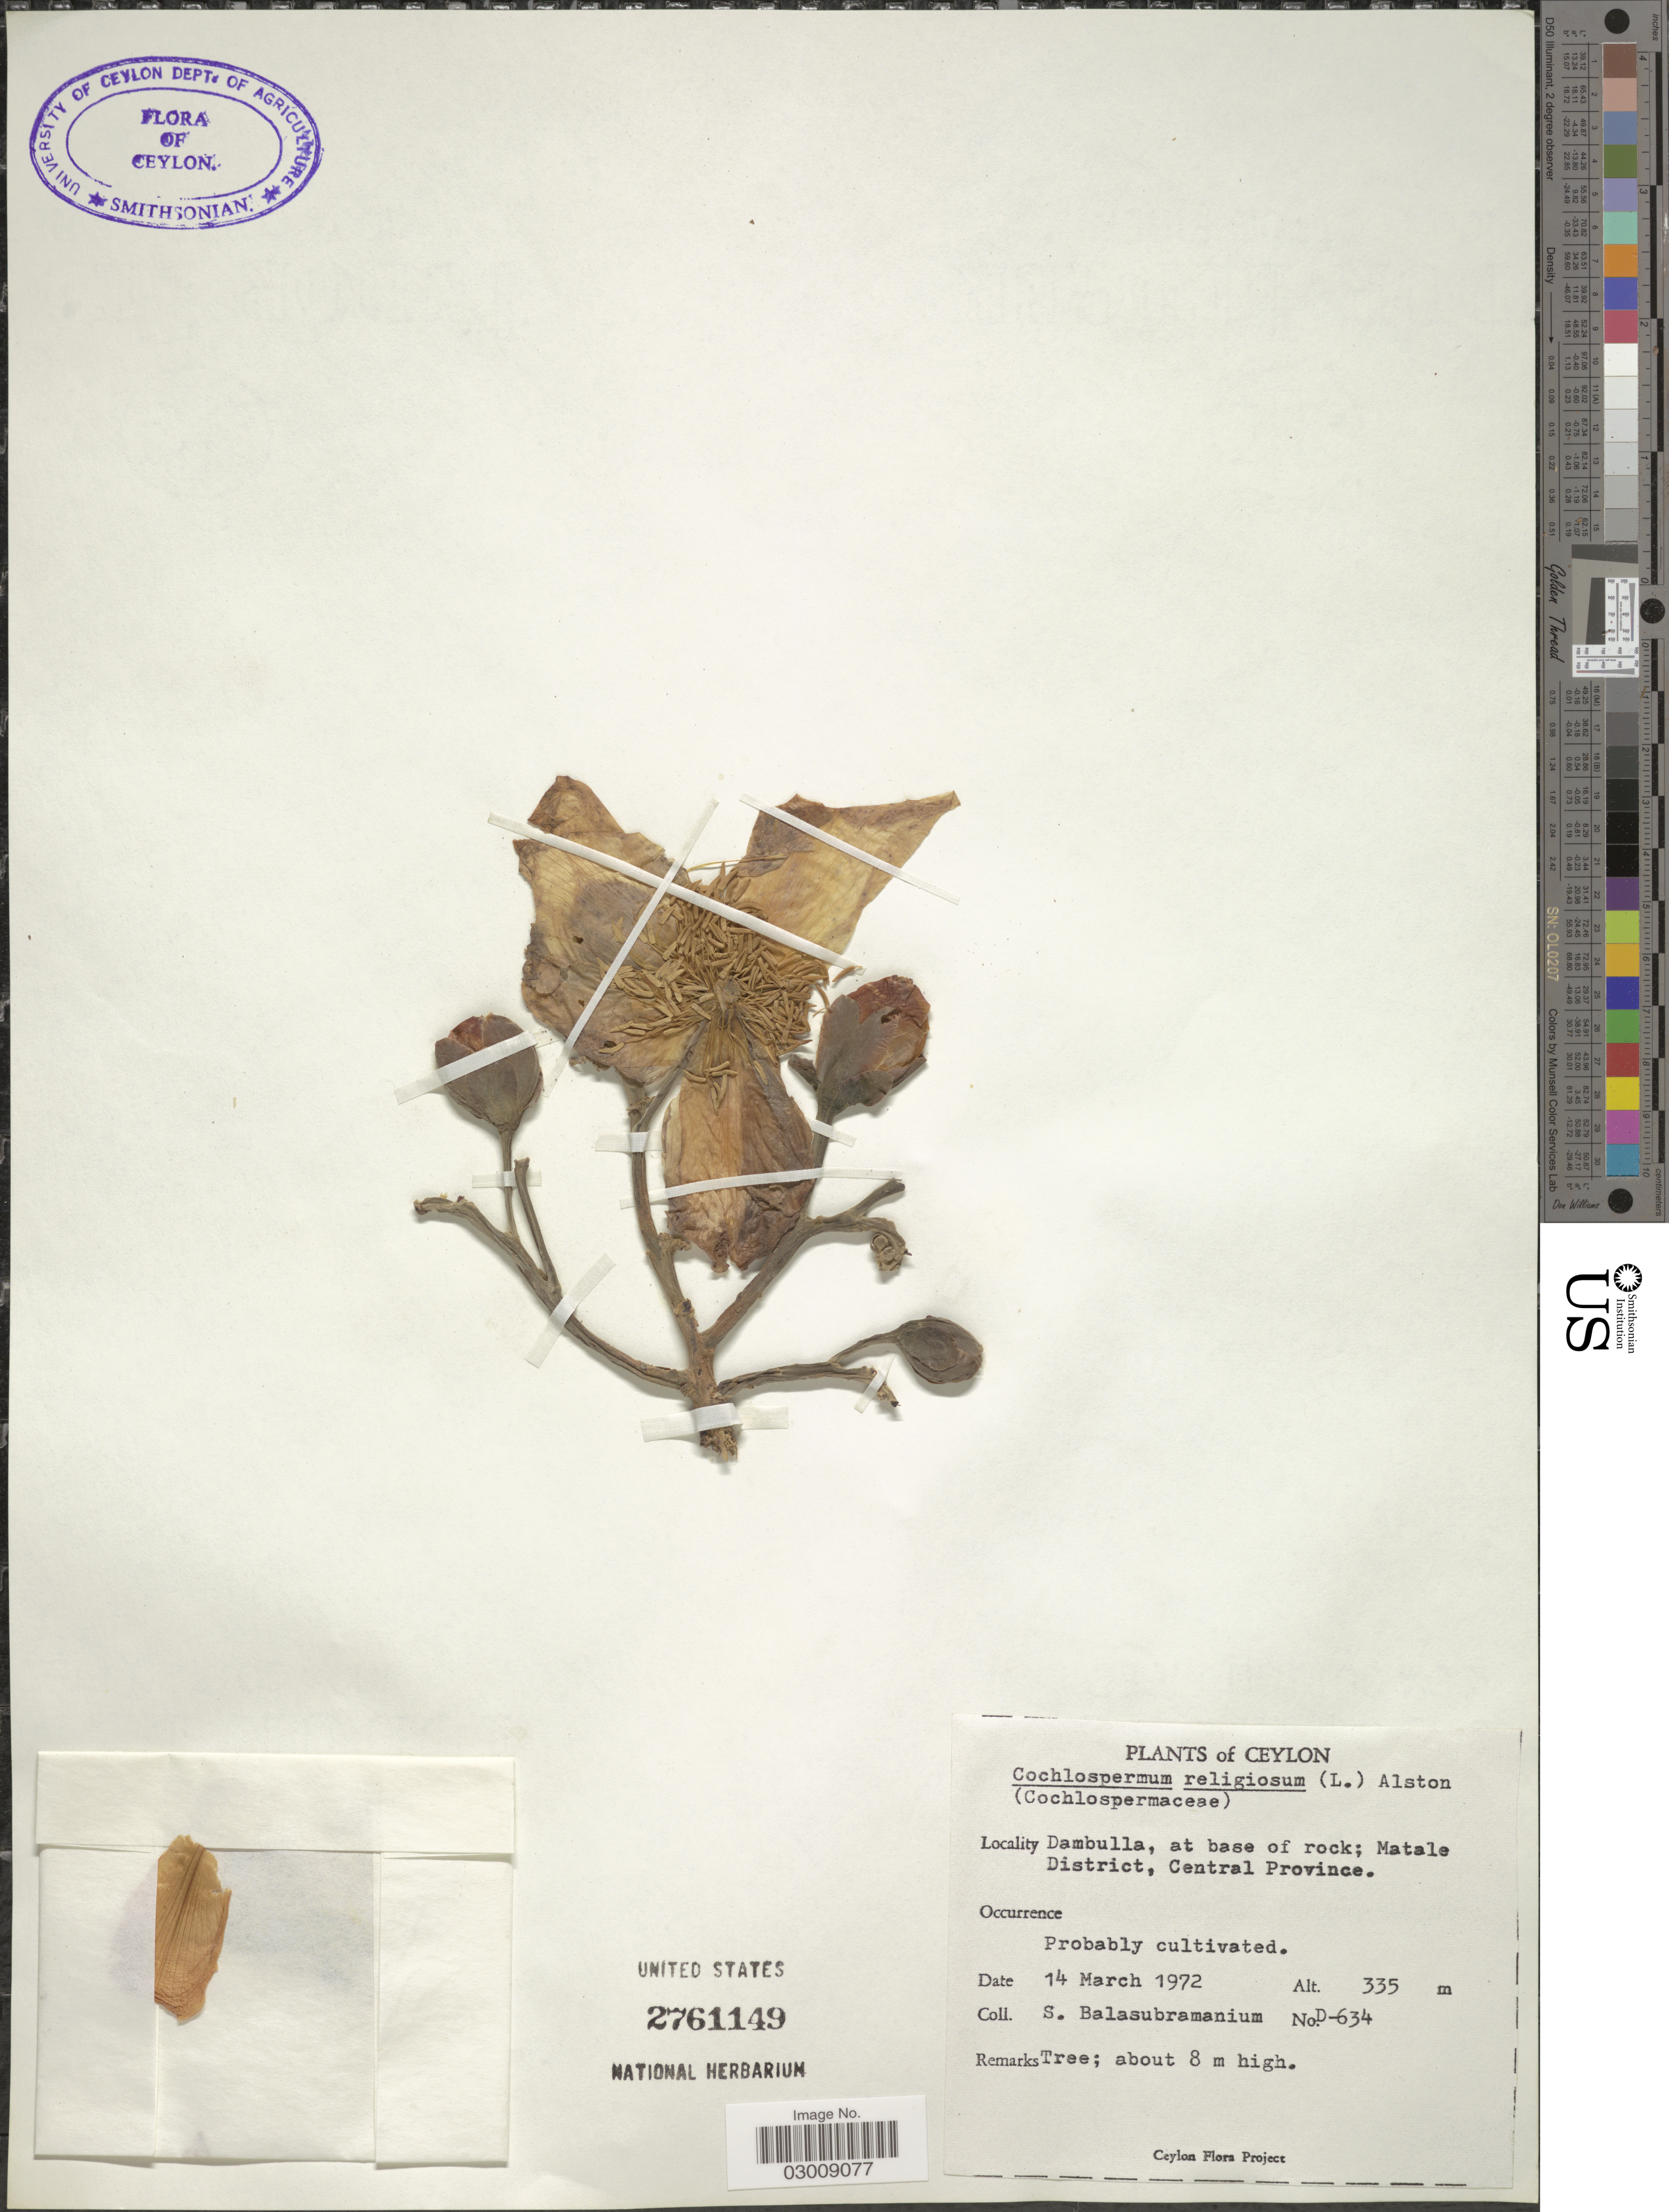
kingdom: Plantae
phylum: Tracheophyta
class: Magnoliopsida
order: Malvales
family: Cochlospermaceae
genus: Cochlospermum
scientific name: Cochlospermum religiosum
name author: (L.) Alston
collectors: S. Balasubramanium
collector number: D-634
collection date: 1972-03-14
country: Sri Lanka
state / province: Central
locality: Ceylon. Dambulla, at base of rock; Matale District.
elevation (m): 335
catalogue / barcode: US 2761149